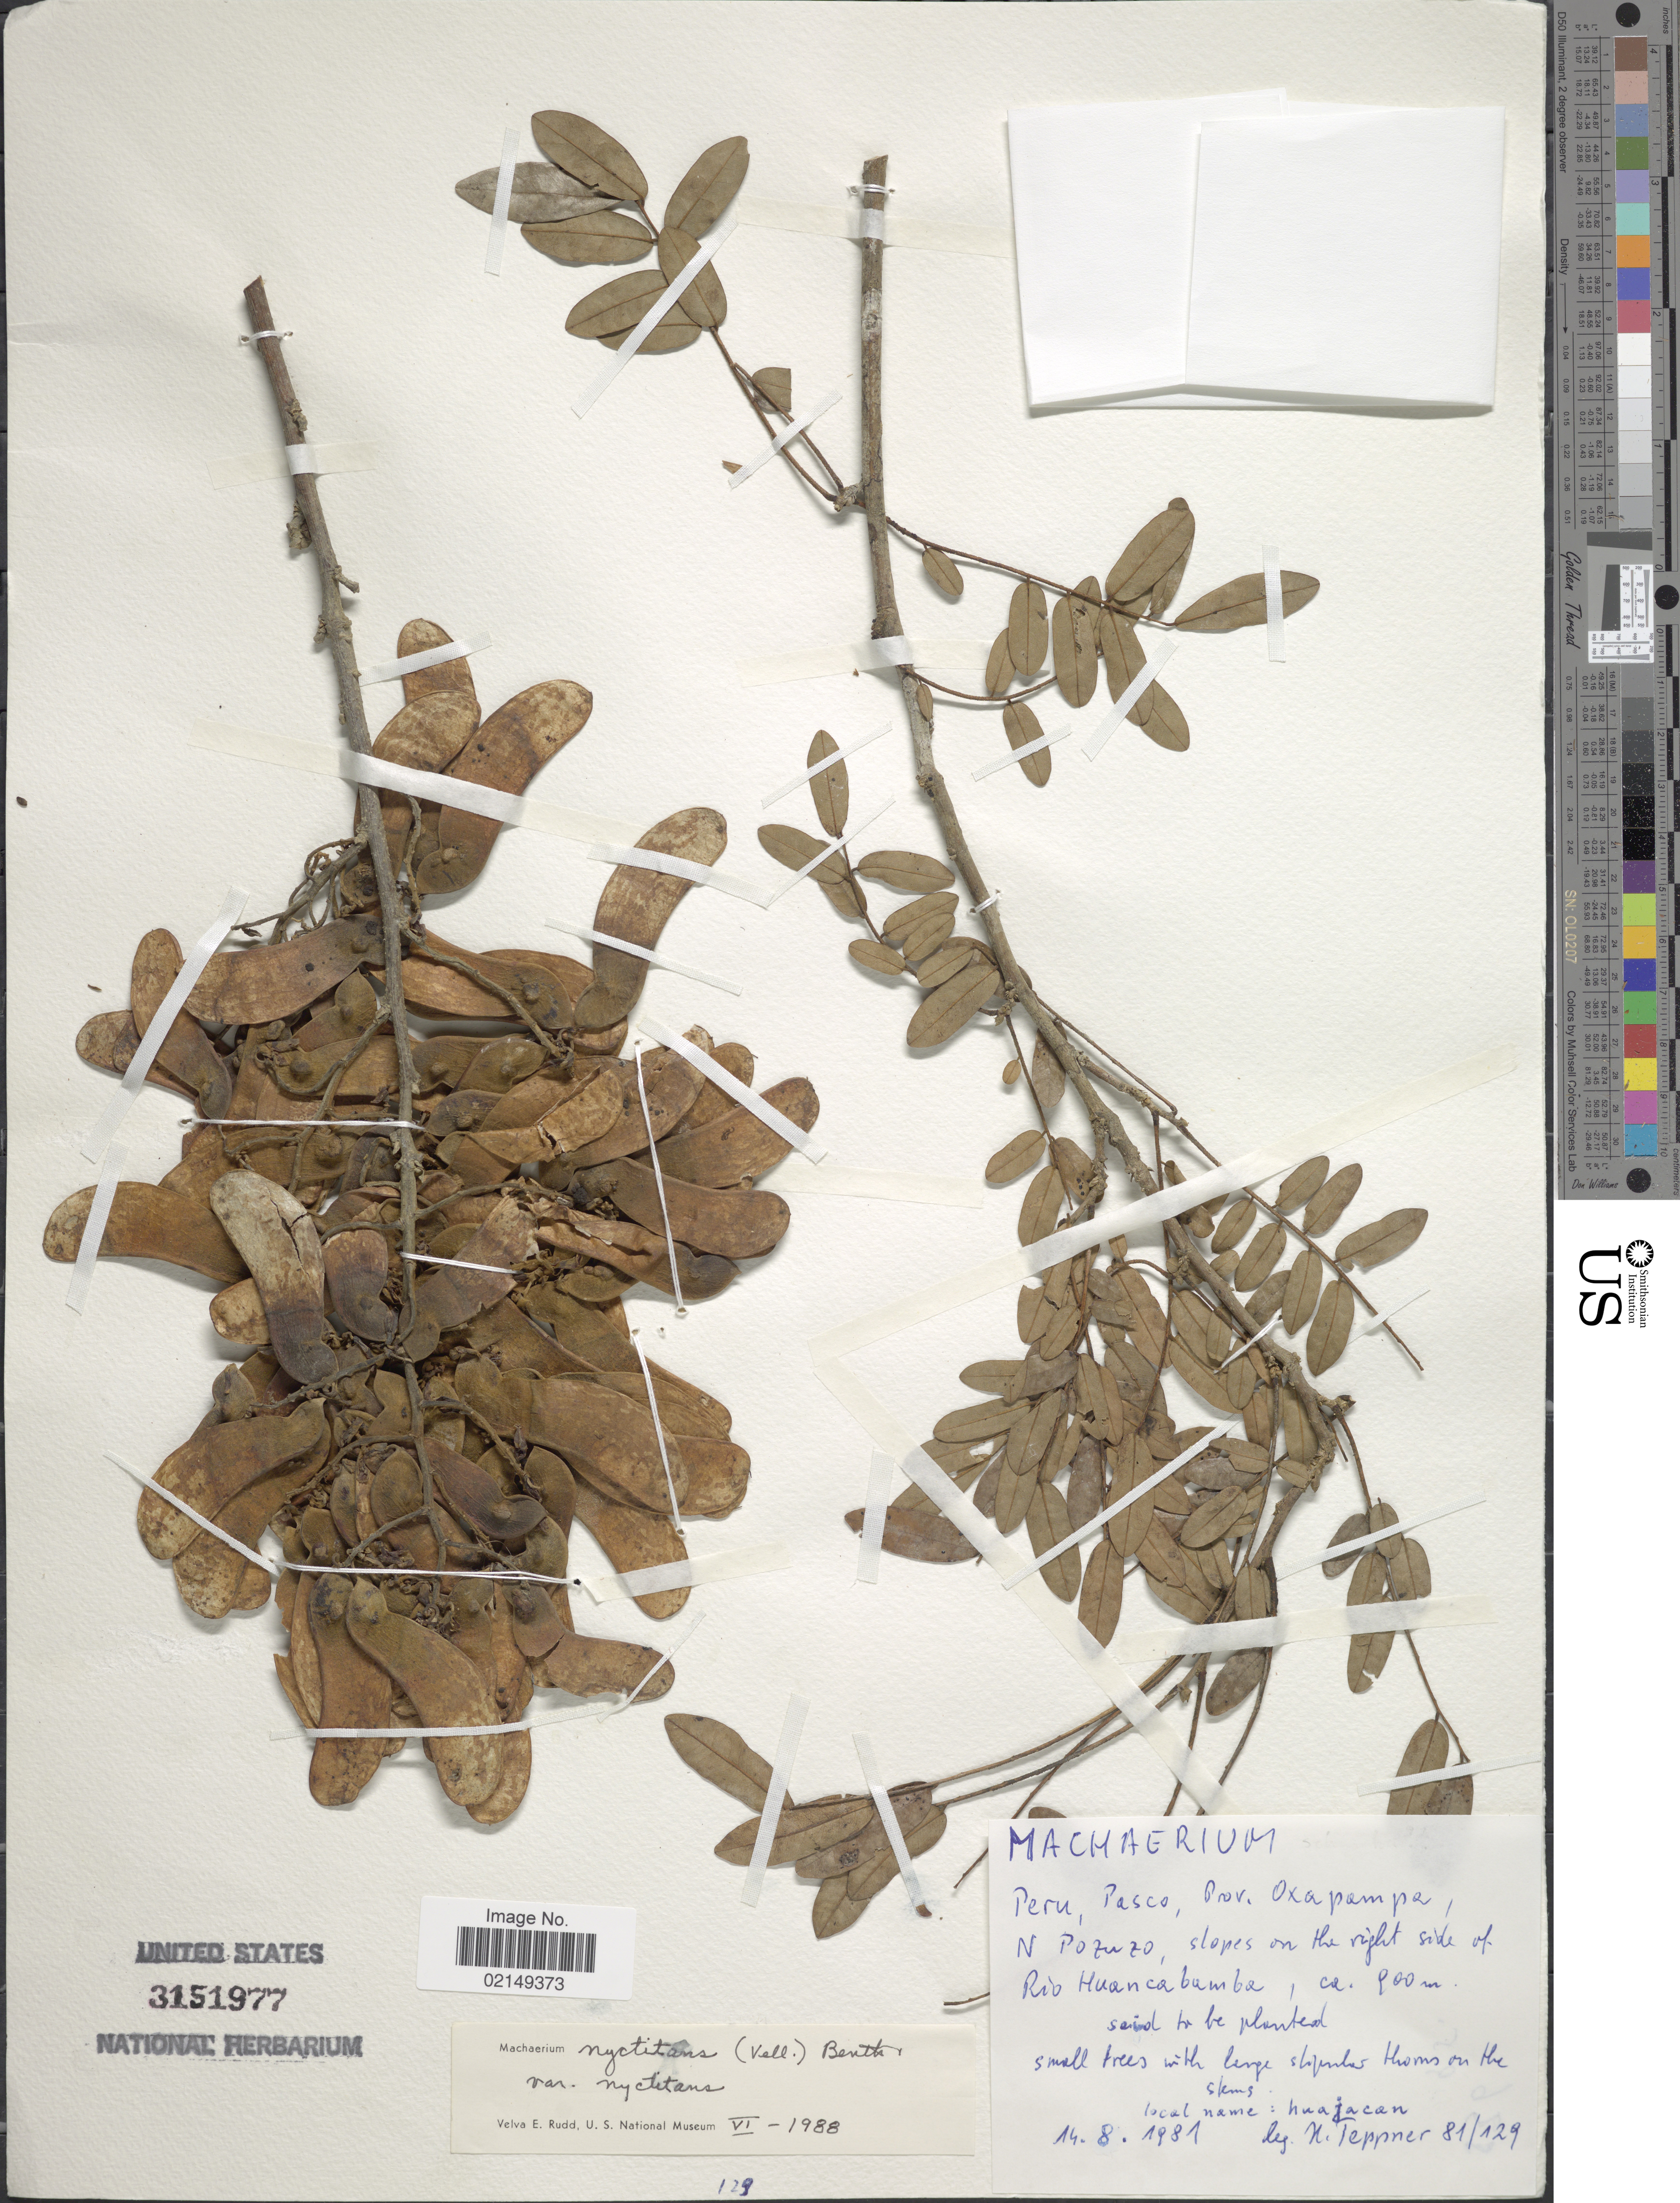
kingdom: Plantae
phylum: Tracheophyta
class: Magnoliopsida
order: Fabales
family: Fabaceae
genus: Machaerium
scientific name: Machaerium nyctitans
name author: (Vell.) Benth.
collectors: H. Teppner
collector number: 81/129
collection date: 1981-08-14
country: Peru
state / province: Pasco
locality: Prov. Oxapampa, N Pozuzo, slopes on the right side of Rio Huancabamba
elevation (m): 900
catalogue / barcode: US 3151977